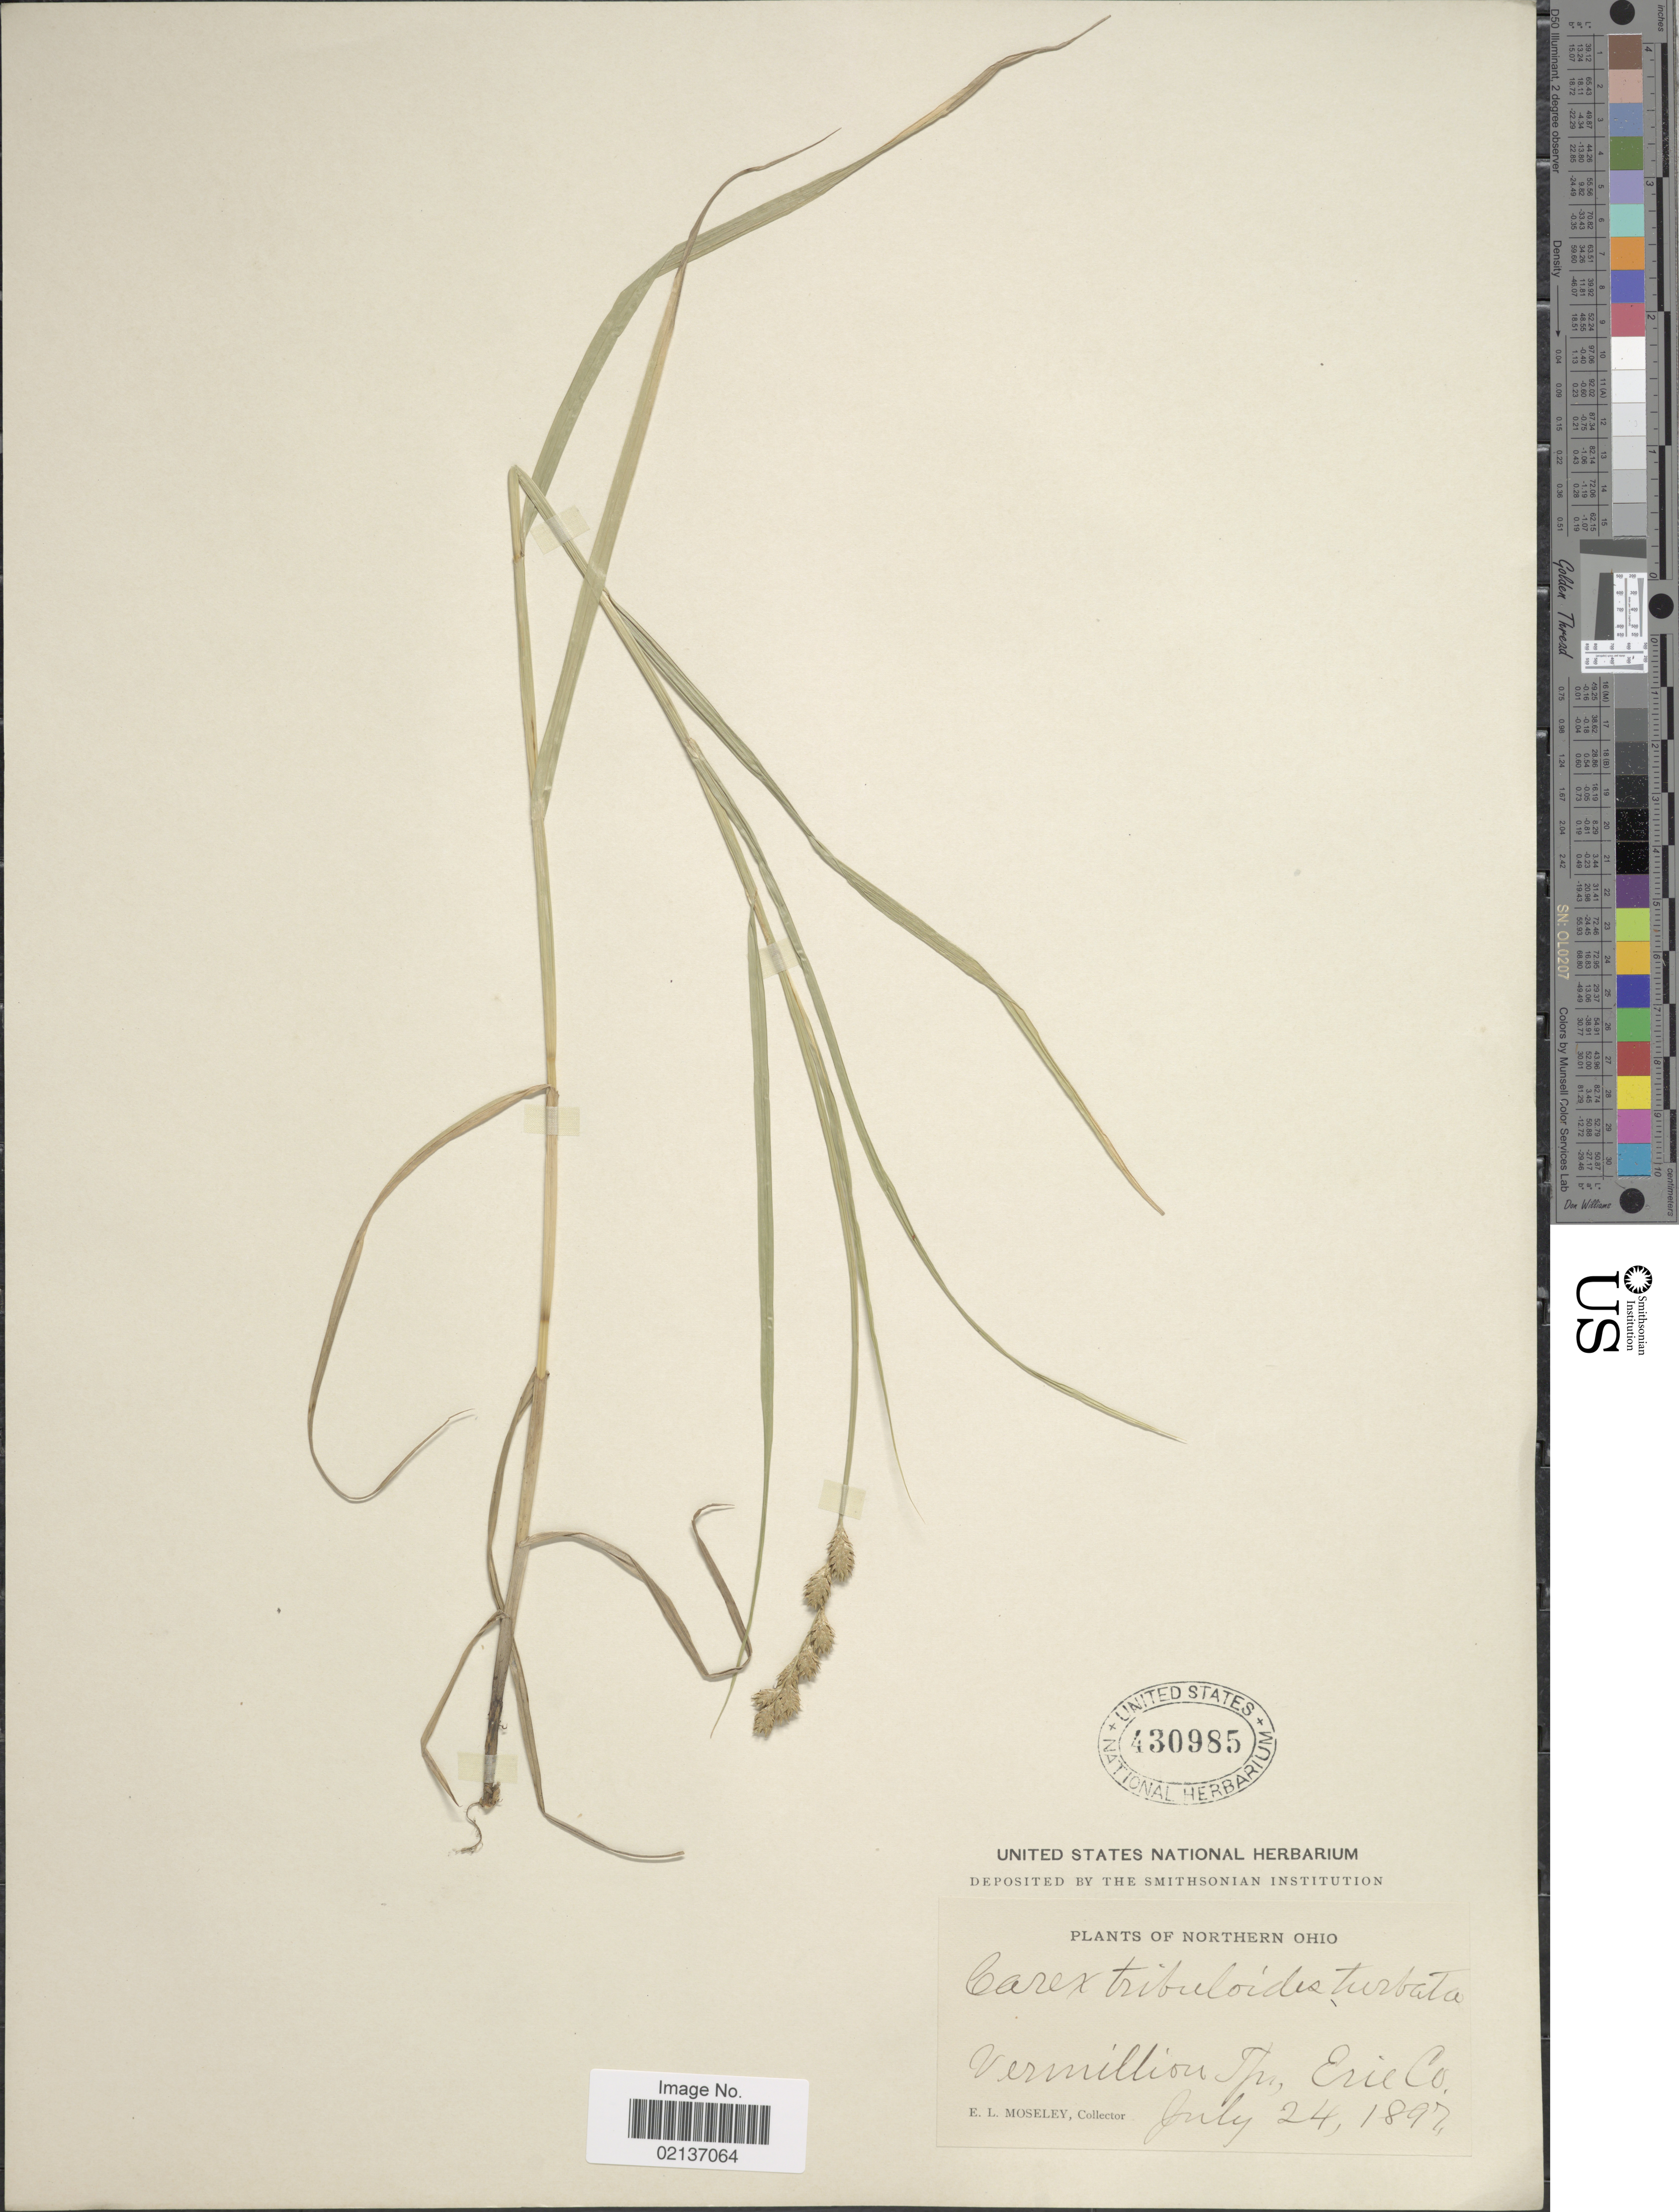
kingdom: Plantae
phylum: Tracheophyta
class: Liliopsida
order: Poales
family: Cyperaceae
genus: Carex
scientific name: Carex tribuloides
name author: Wahlenb.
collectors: E. Moseley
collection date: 1897-07-24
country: United States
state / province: Ohio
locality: Northern Ohio, Vermillion TP., Erie Co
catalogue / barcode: US 430985